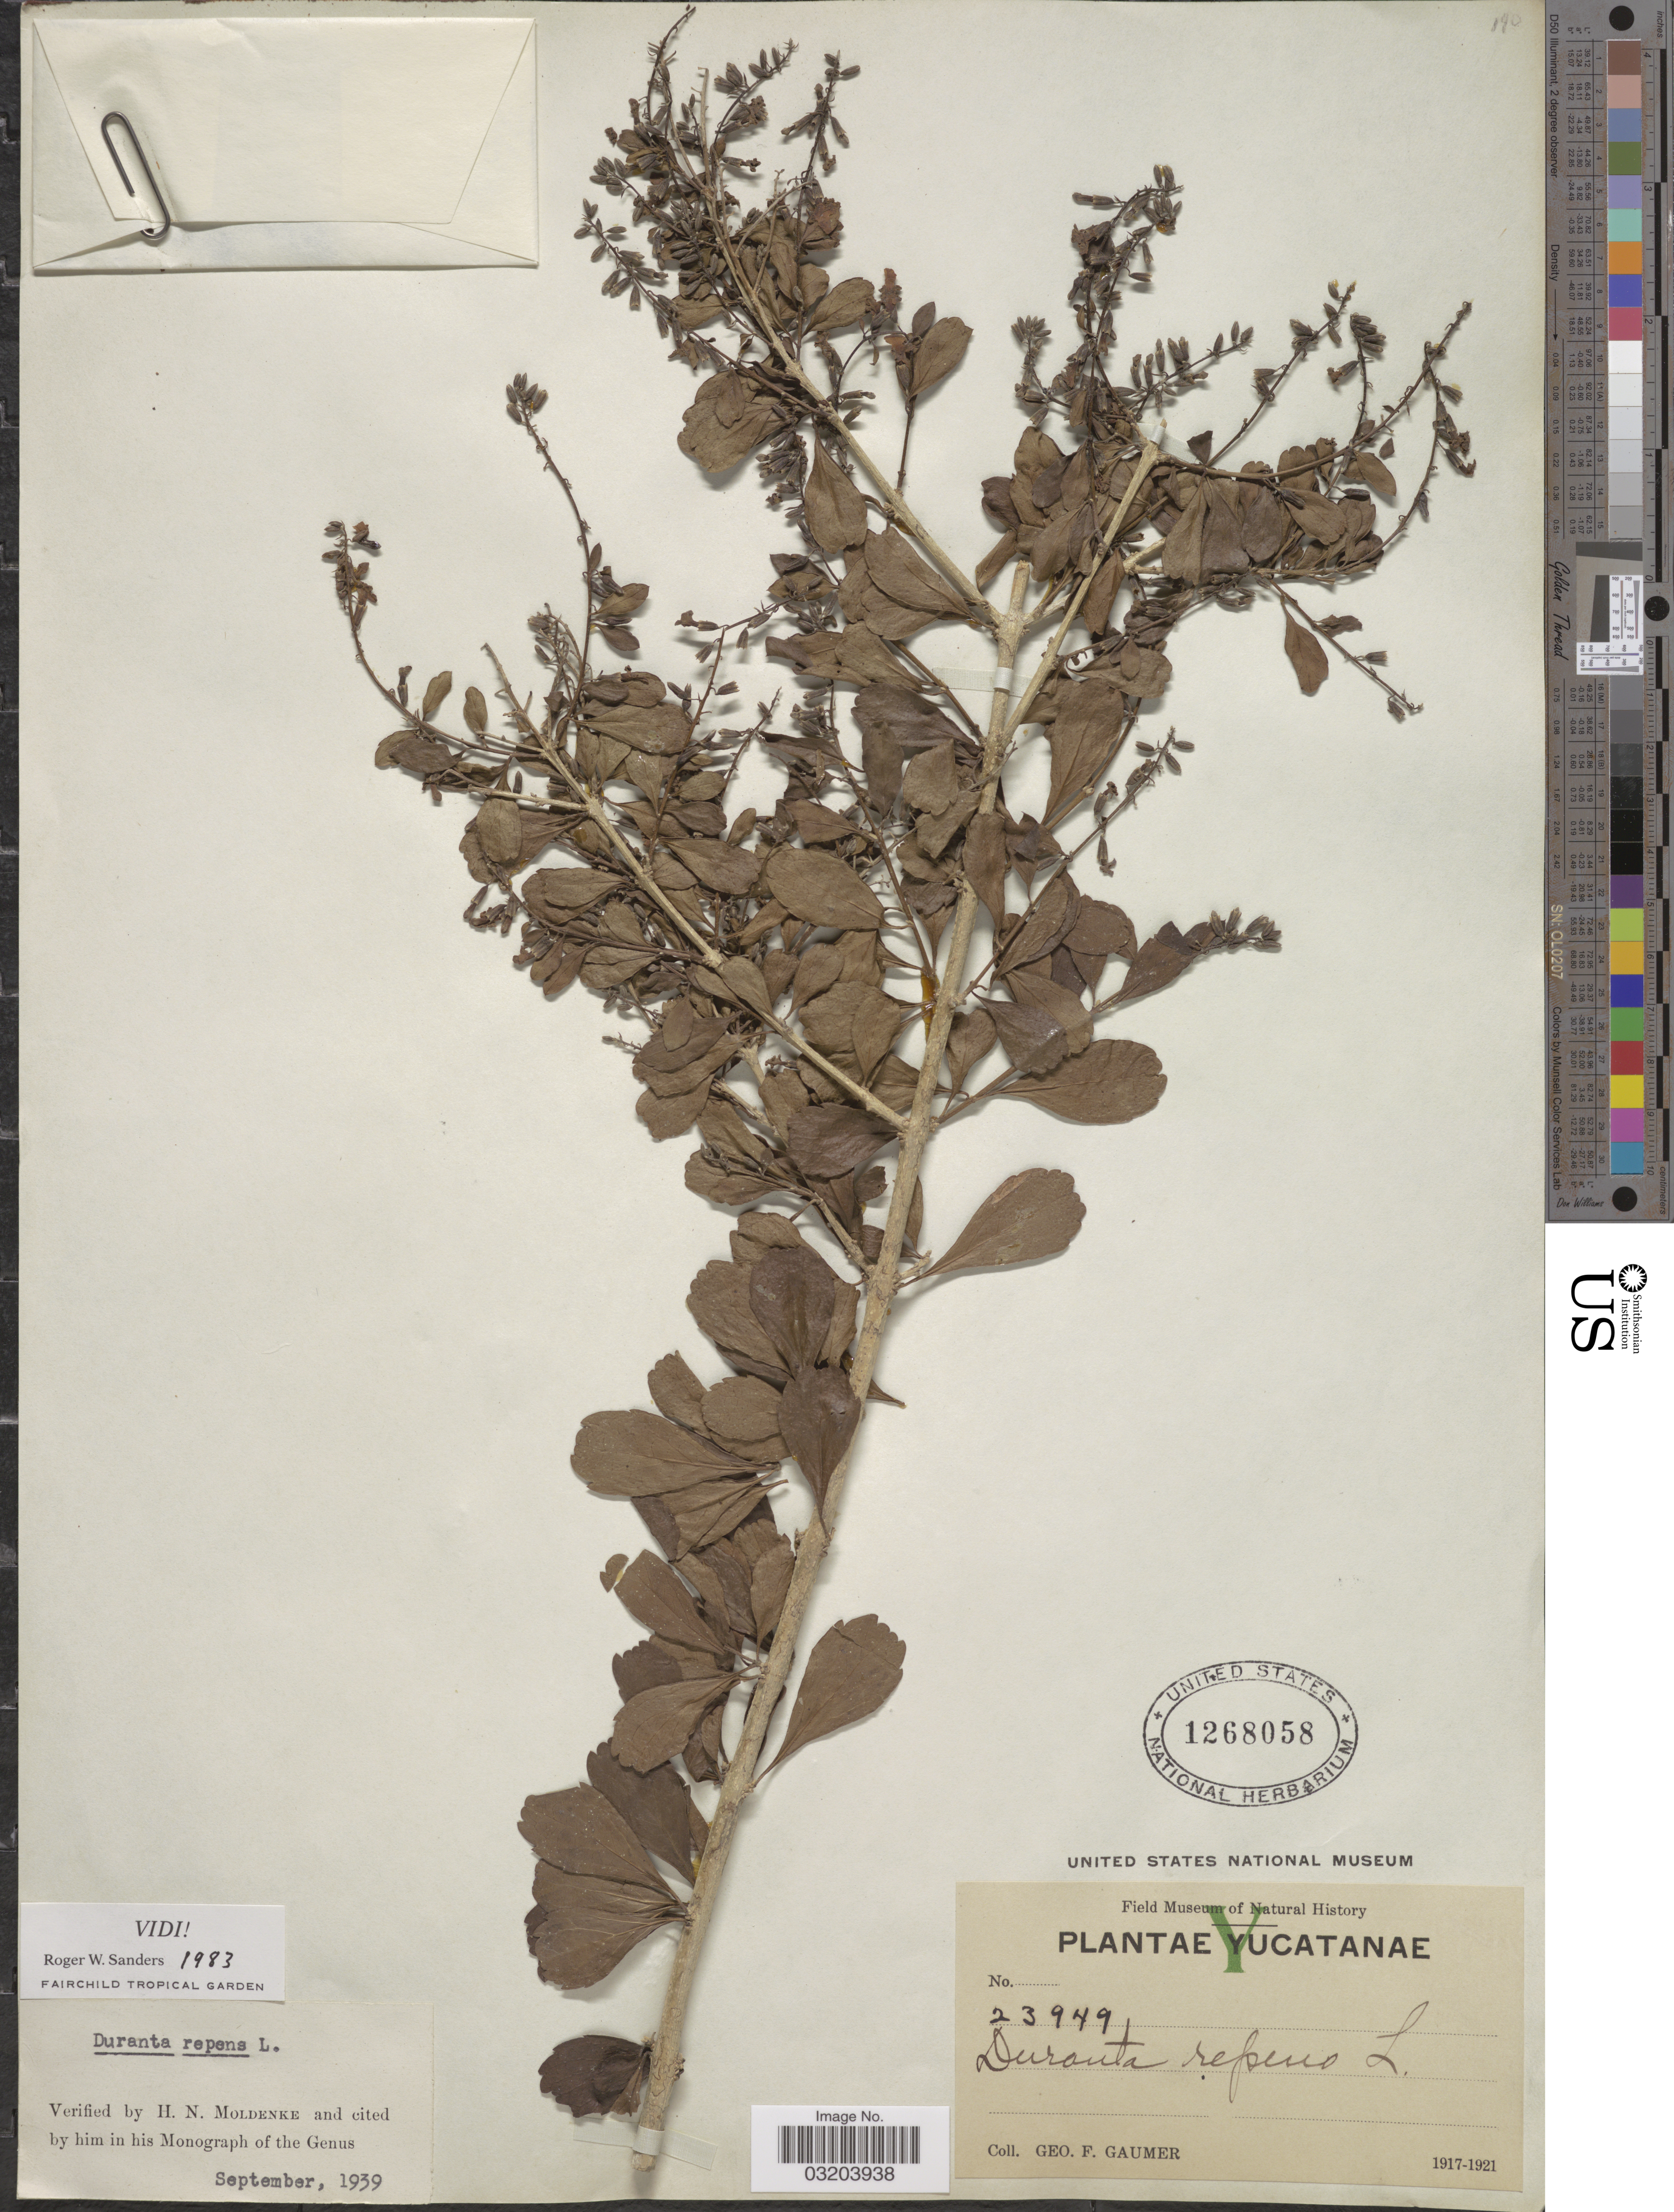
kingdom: Plantae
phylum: Tracheophyta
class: Magnoliopsida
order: Lamiales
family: Verbenaceae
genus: Duranta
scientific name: Duranta erecta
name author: L.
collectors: G. F. Gaumer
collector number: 23949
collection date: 1917/1921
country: Mexico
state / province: Yucatán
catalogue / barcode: US 1268058